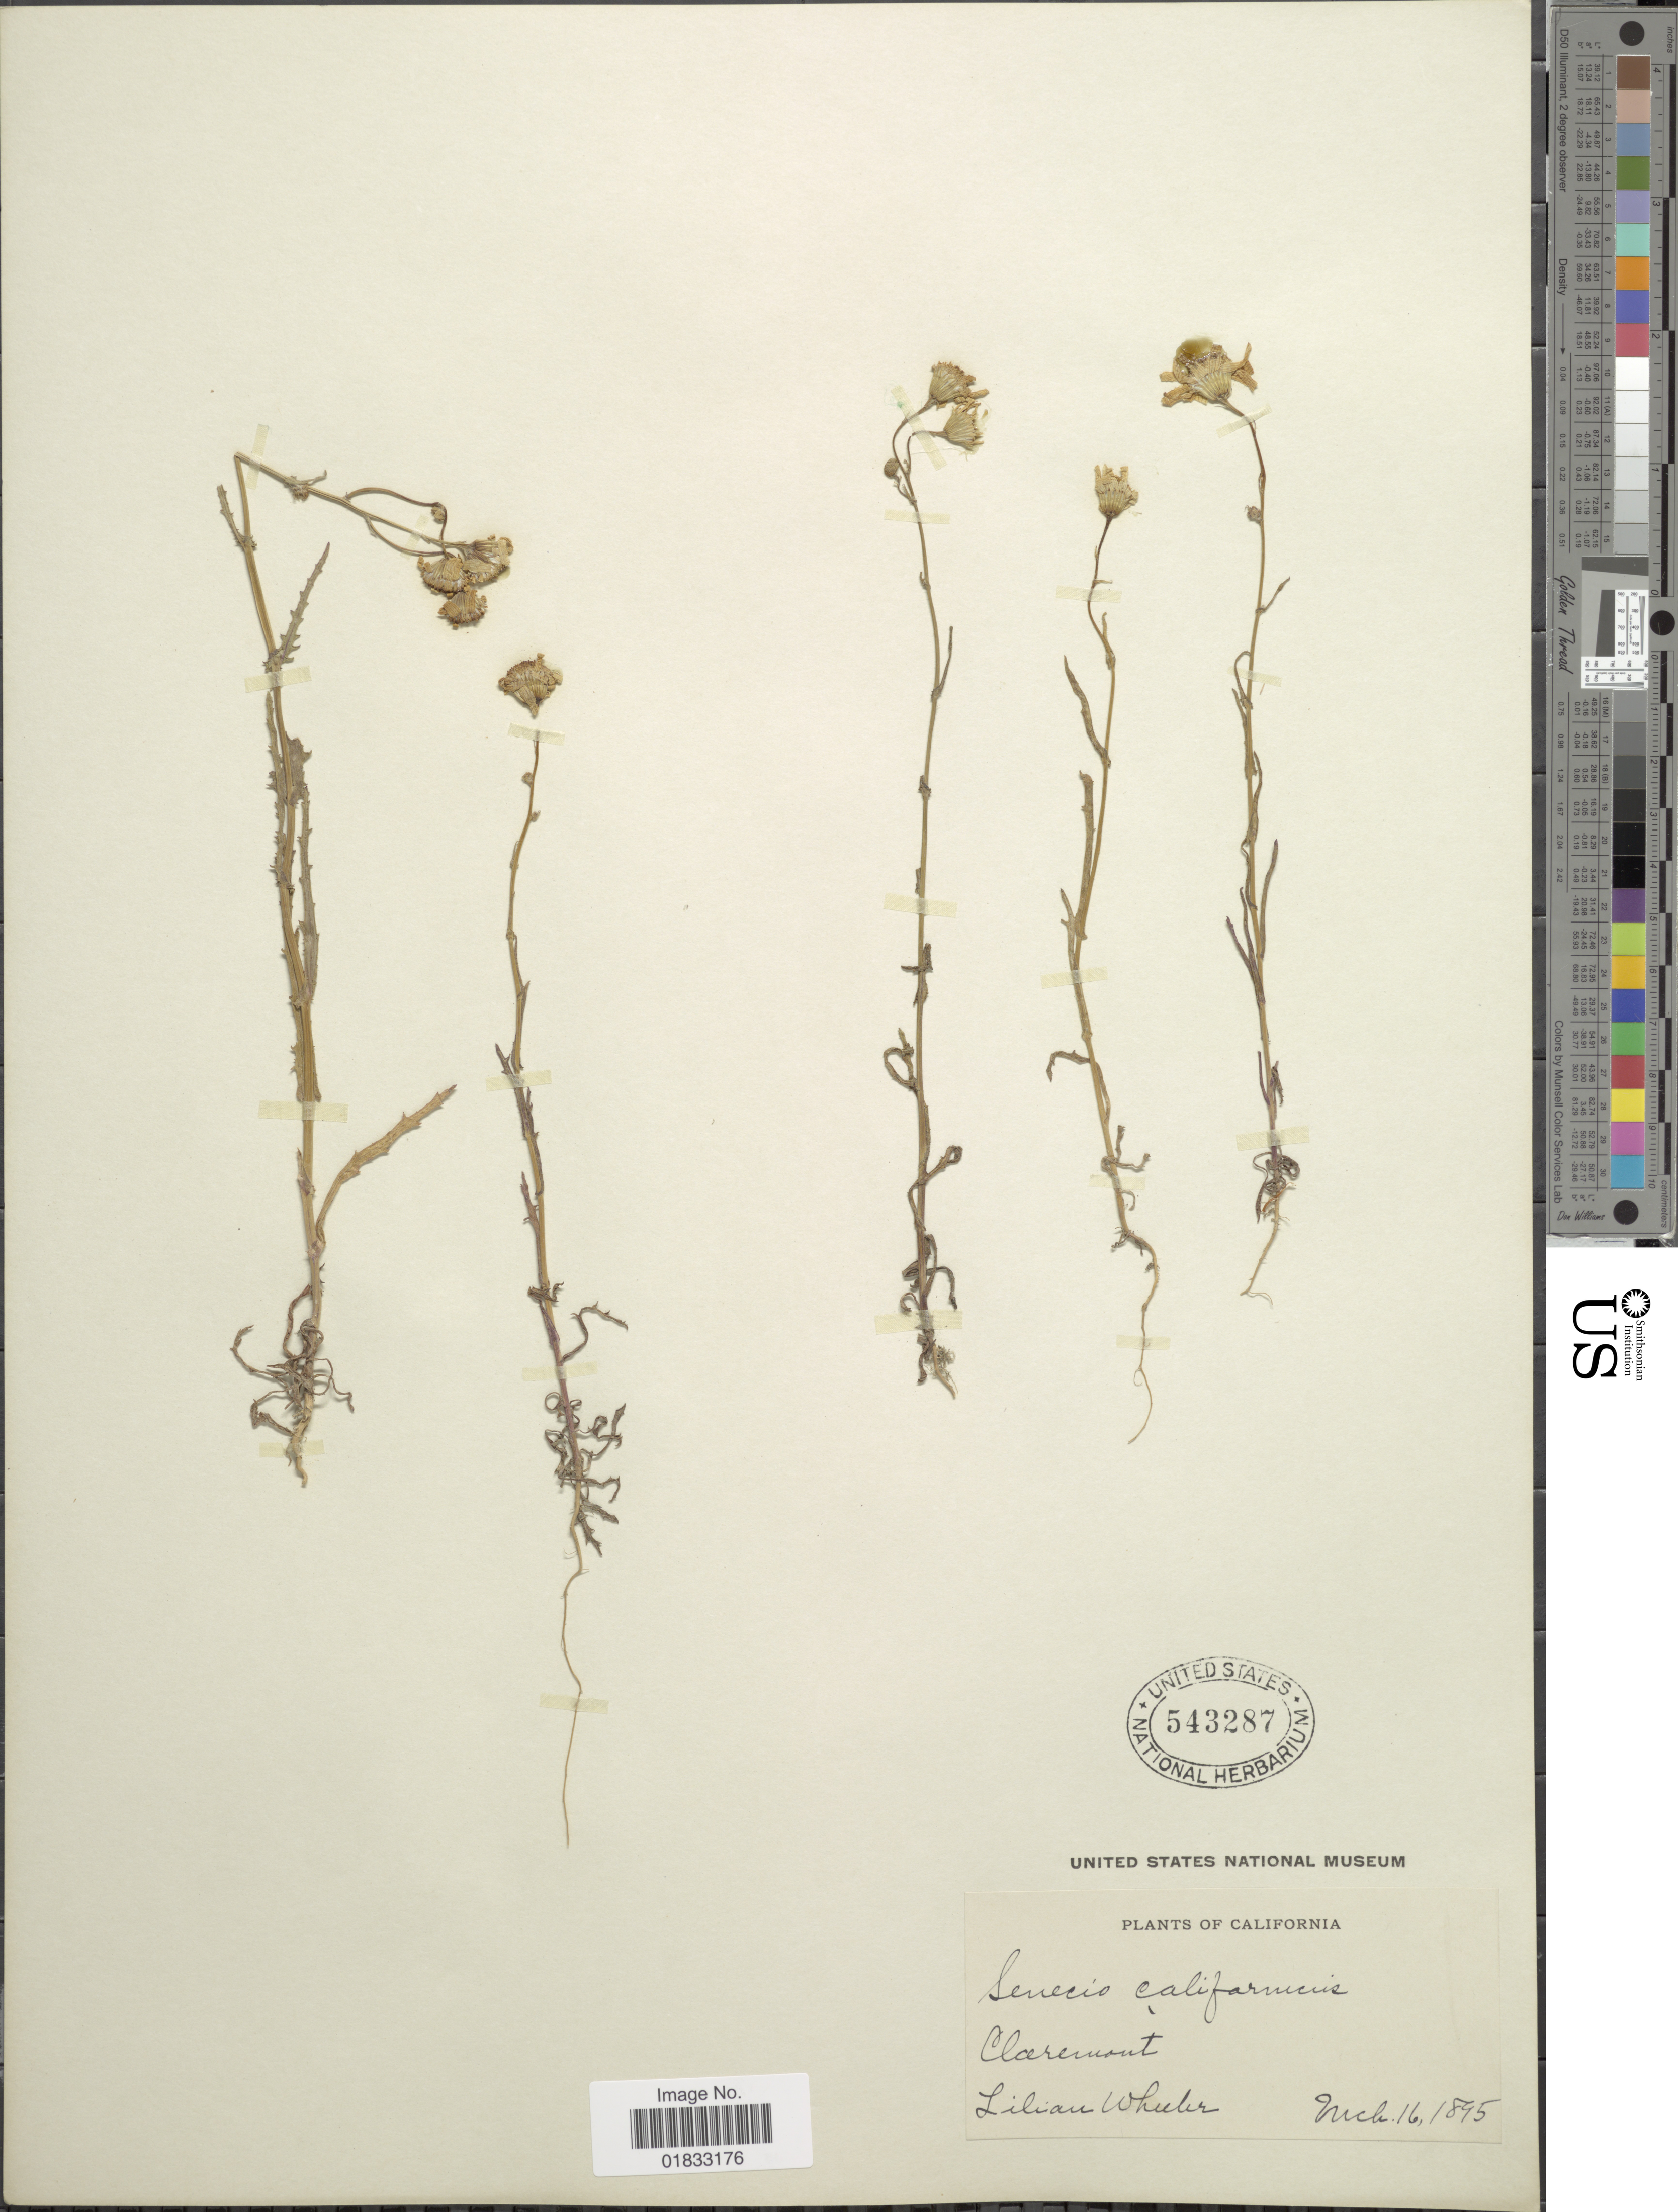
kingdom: Plantae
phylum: Tracheophyta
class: Magnoliopsida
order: Asterales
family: Asteraceae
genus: Senecio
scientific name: Senecio californicus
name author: DC.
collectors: L. C. Wheeler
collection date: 1895-03-16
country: United States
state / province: California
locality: Claremont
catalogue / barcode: US 543287